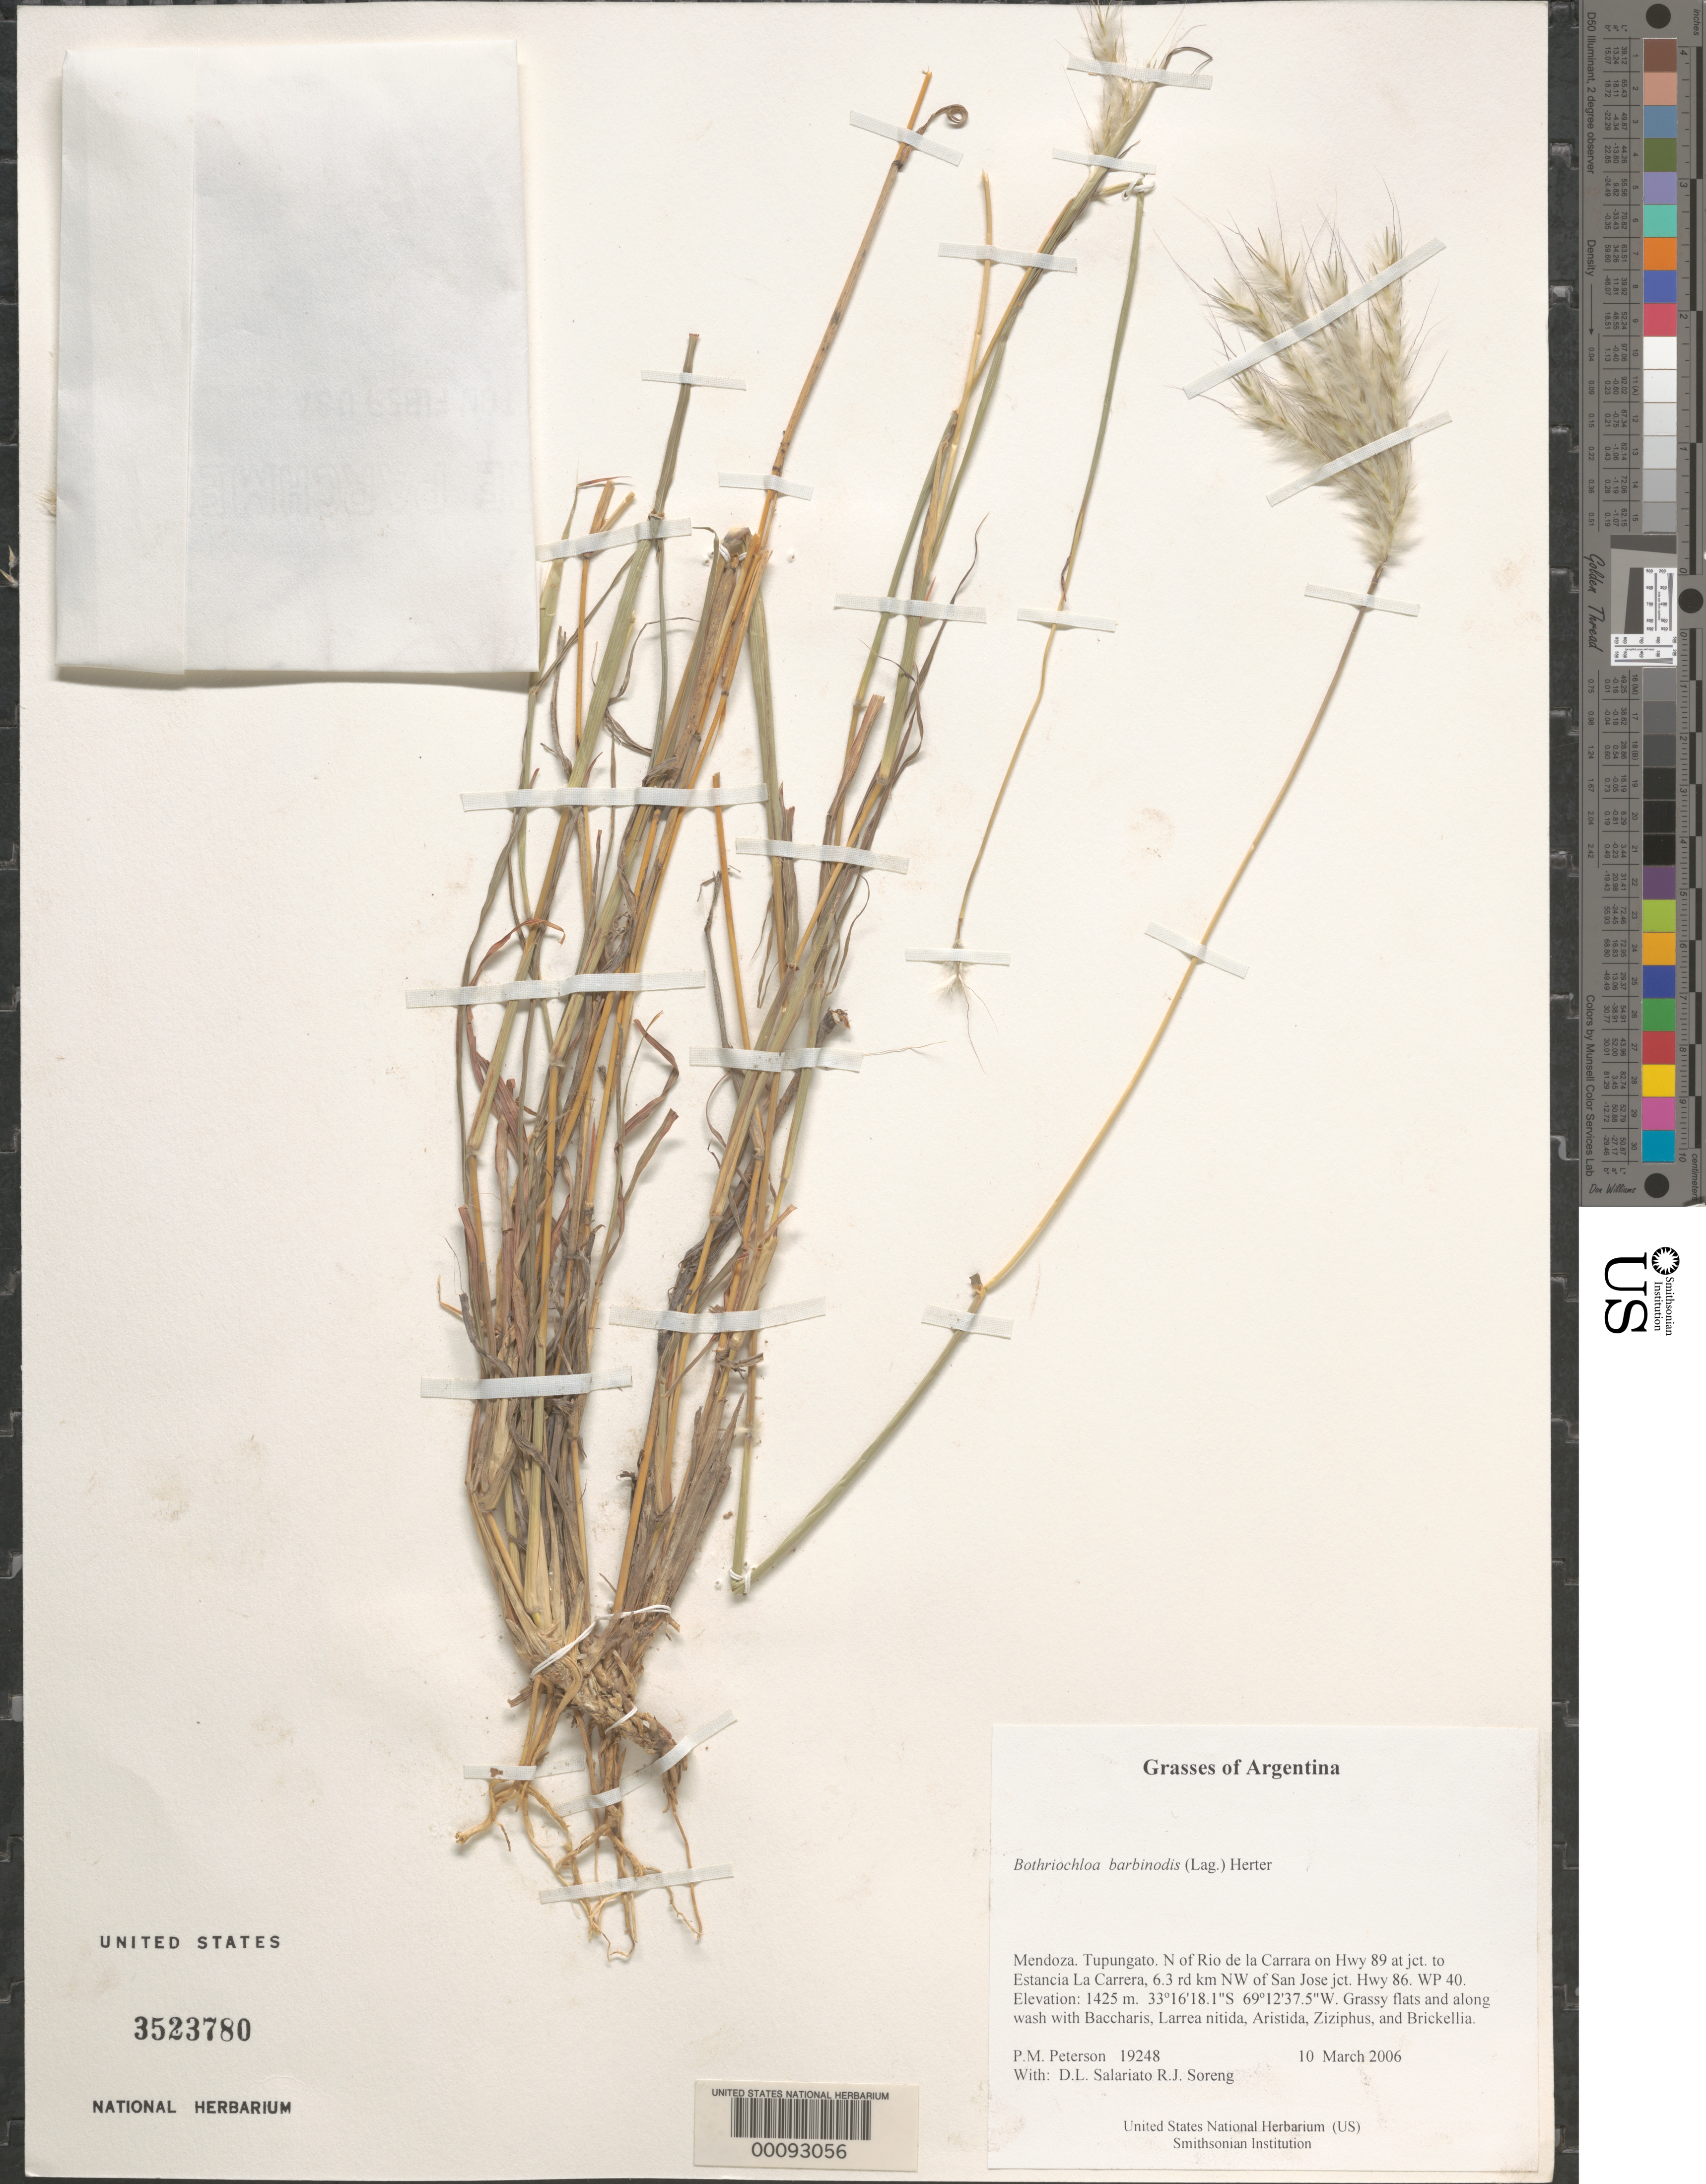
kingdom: Plantae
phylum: Tracheophyta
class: Liliopsida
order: Poales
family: Poaceae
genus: Bothriochloa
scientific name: Bothriochloa barbinodis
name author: (Lag.) Herter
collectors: P. M. Peterson, R. J. Soreng, D. Salariato & A. Panizza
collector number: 19248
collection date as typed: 10 Mar 2006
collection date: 2006-03-10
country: Argentina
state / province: Mendoza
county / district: Tupungato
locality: N of Rio de la Carrara on Hwy 89 at jct. to Estancia La Carrera, 6.3 rd km NW of San Jose jct. Hwy 86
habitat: Grassy flats and along wash with Baccharis, Larrea nitida, Aristida, Ziziphus, and Brickellia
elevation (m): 1425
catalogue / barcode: US 3523780